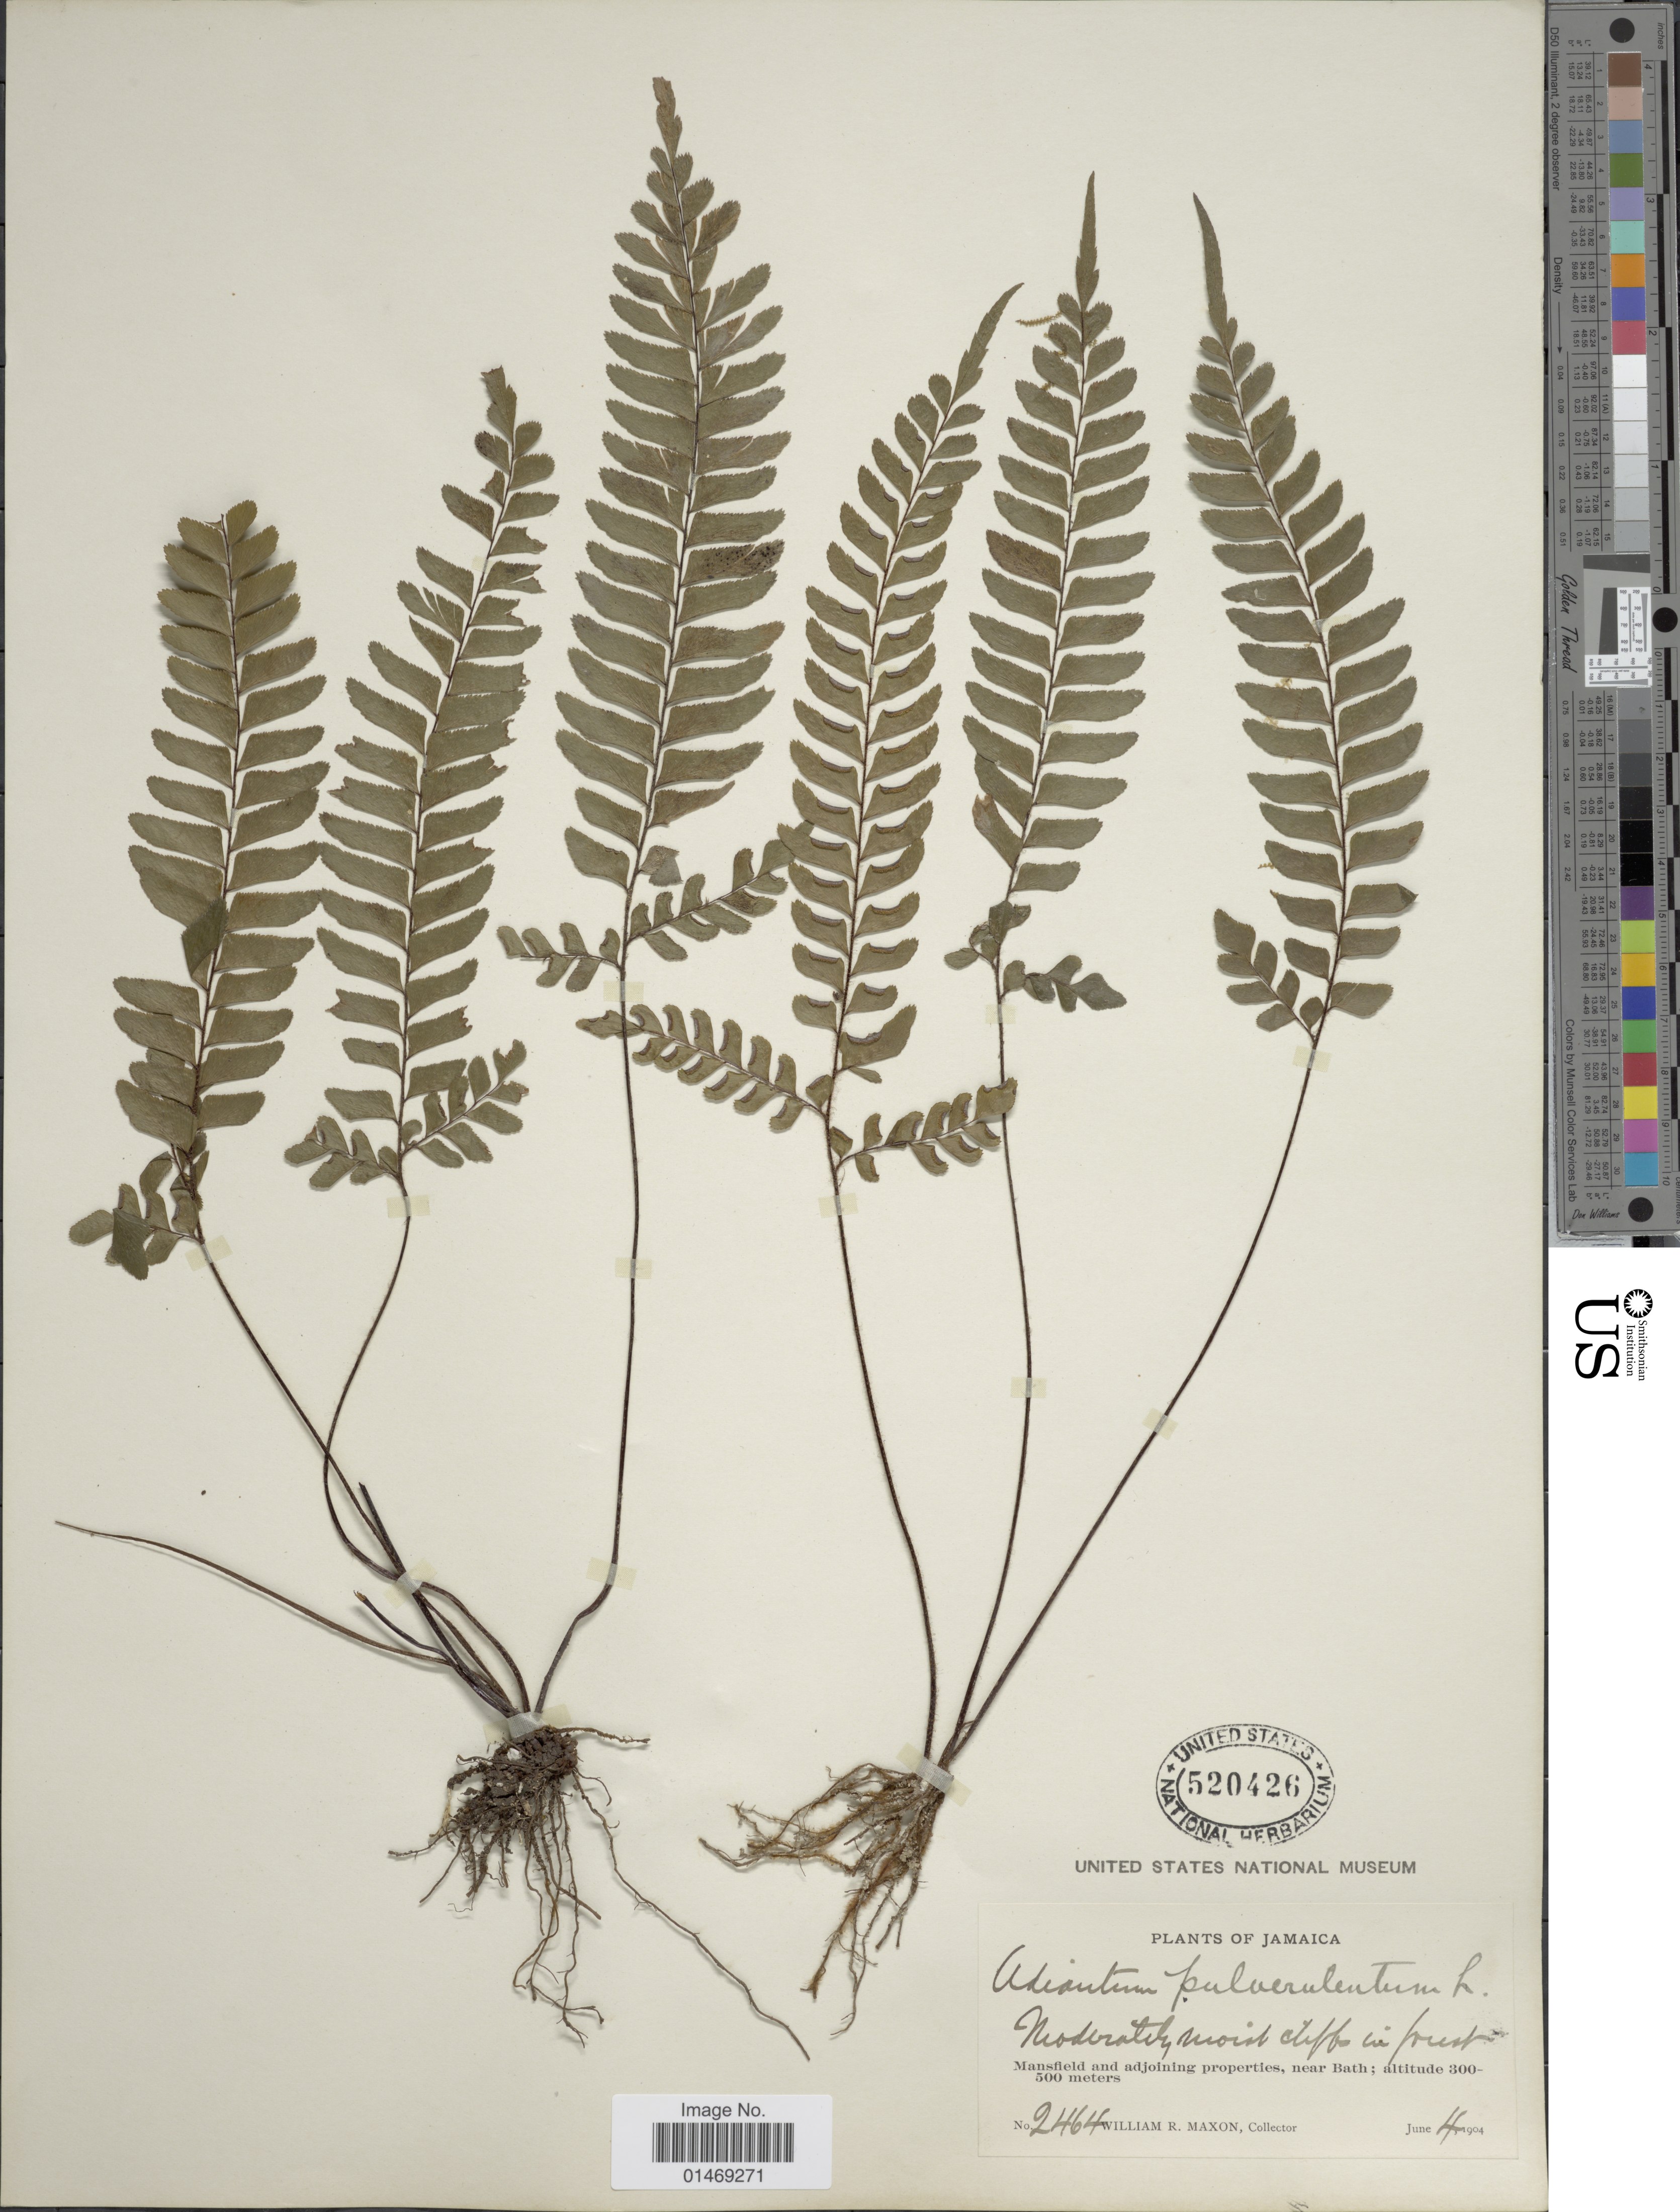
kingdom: Plantae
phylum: Tracheophyta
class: Polypodiopsida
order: Polypodiales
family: Pteridaceae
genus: Adiantum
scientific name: Adiantum pulverulentum var. caudatum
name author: Jenman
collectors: W. R. Maxon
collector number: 2464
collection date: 1904-06-04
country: Jamaica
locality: Mansfield and adjoining properties, near Bath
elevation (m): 300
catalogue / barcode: US 520426